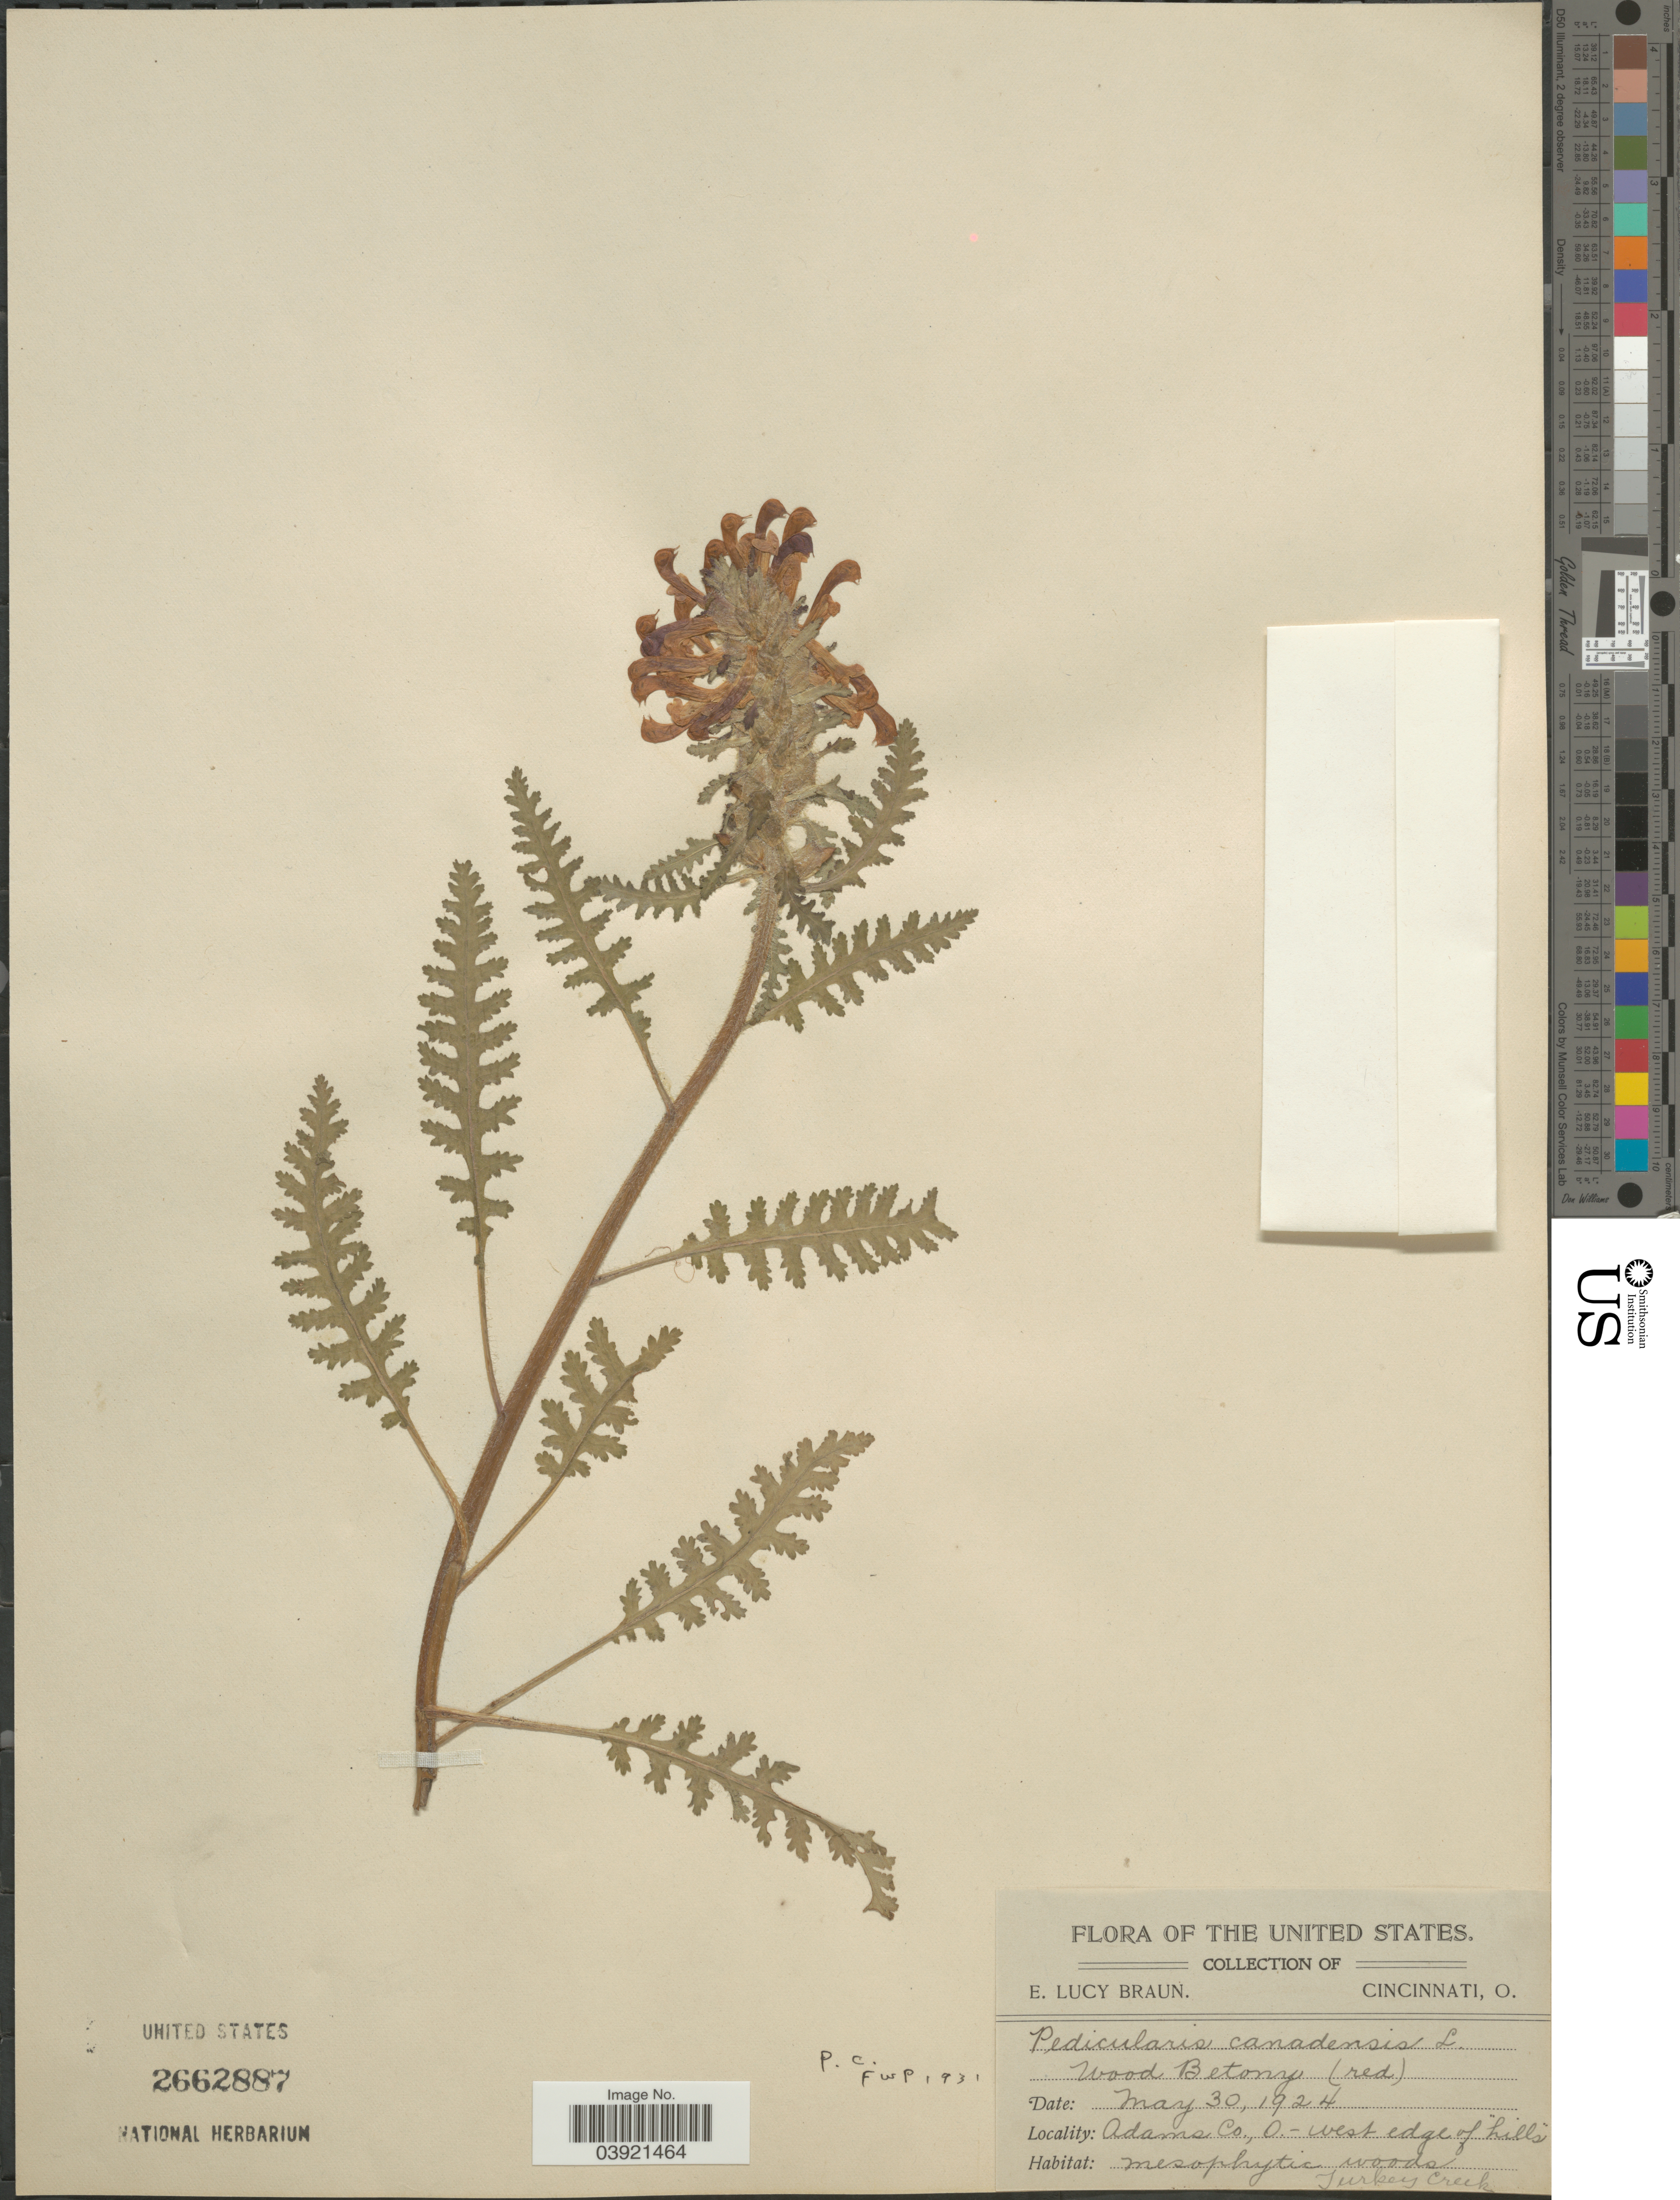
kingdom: Plantae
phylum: Tracheophyta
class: Magnoliopsida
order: Lamiales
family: Orobanchaceae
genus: Pedicularis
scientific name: Pedicularis canadensis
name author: L.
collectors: E. L. Braun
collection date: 1924-05-30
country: United States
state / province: Ohio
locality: Adams Co. - west edge of "hills". Turkey Creek.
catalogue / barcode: US 2662887